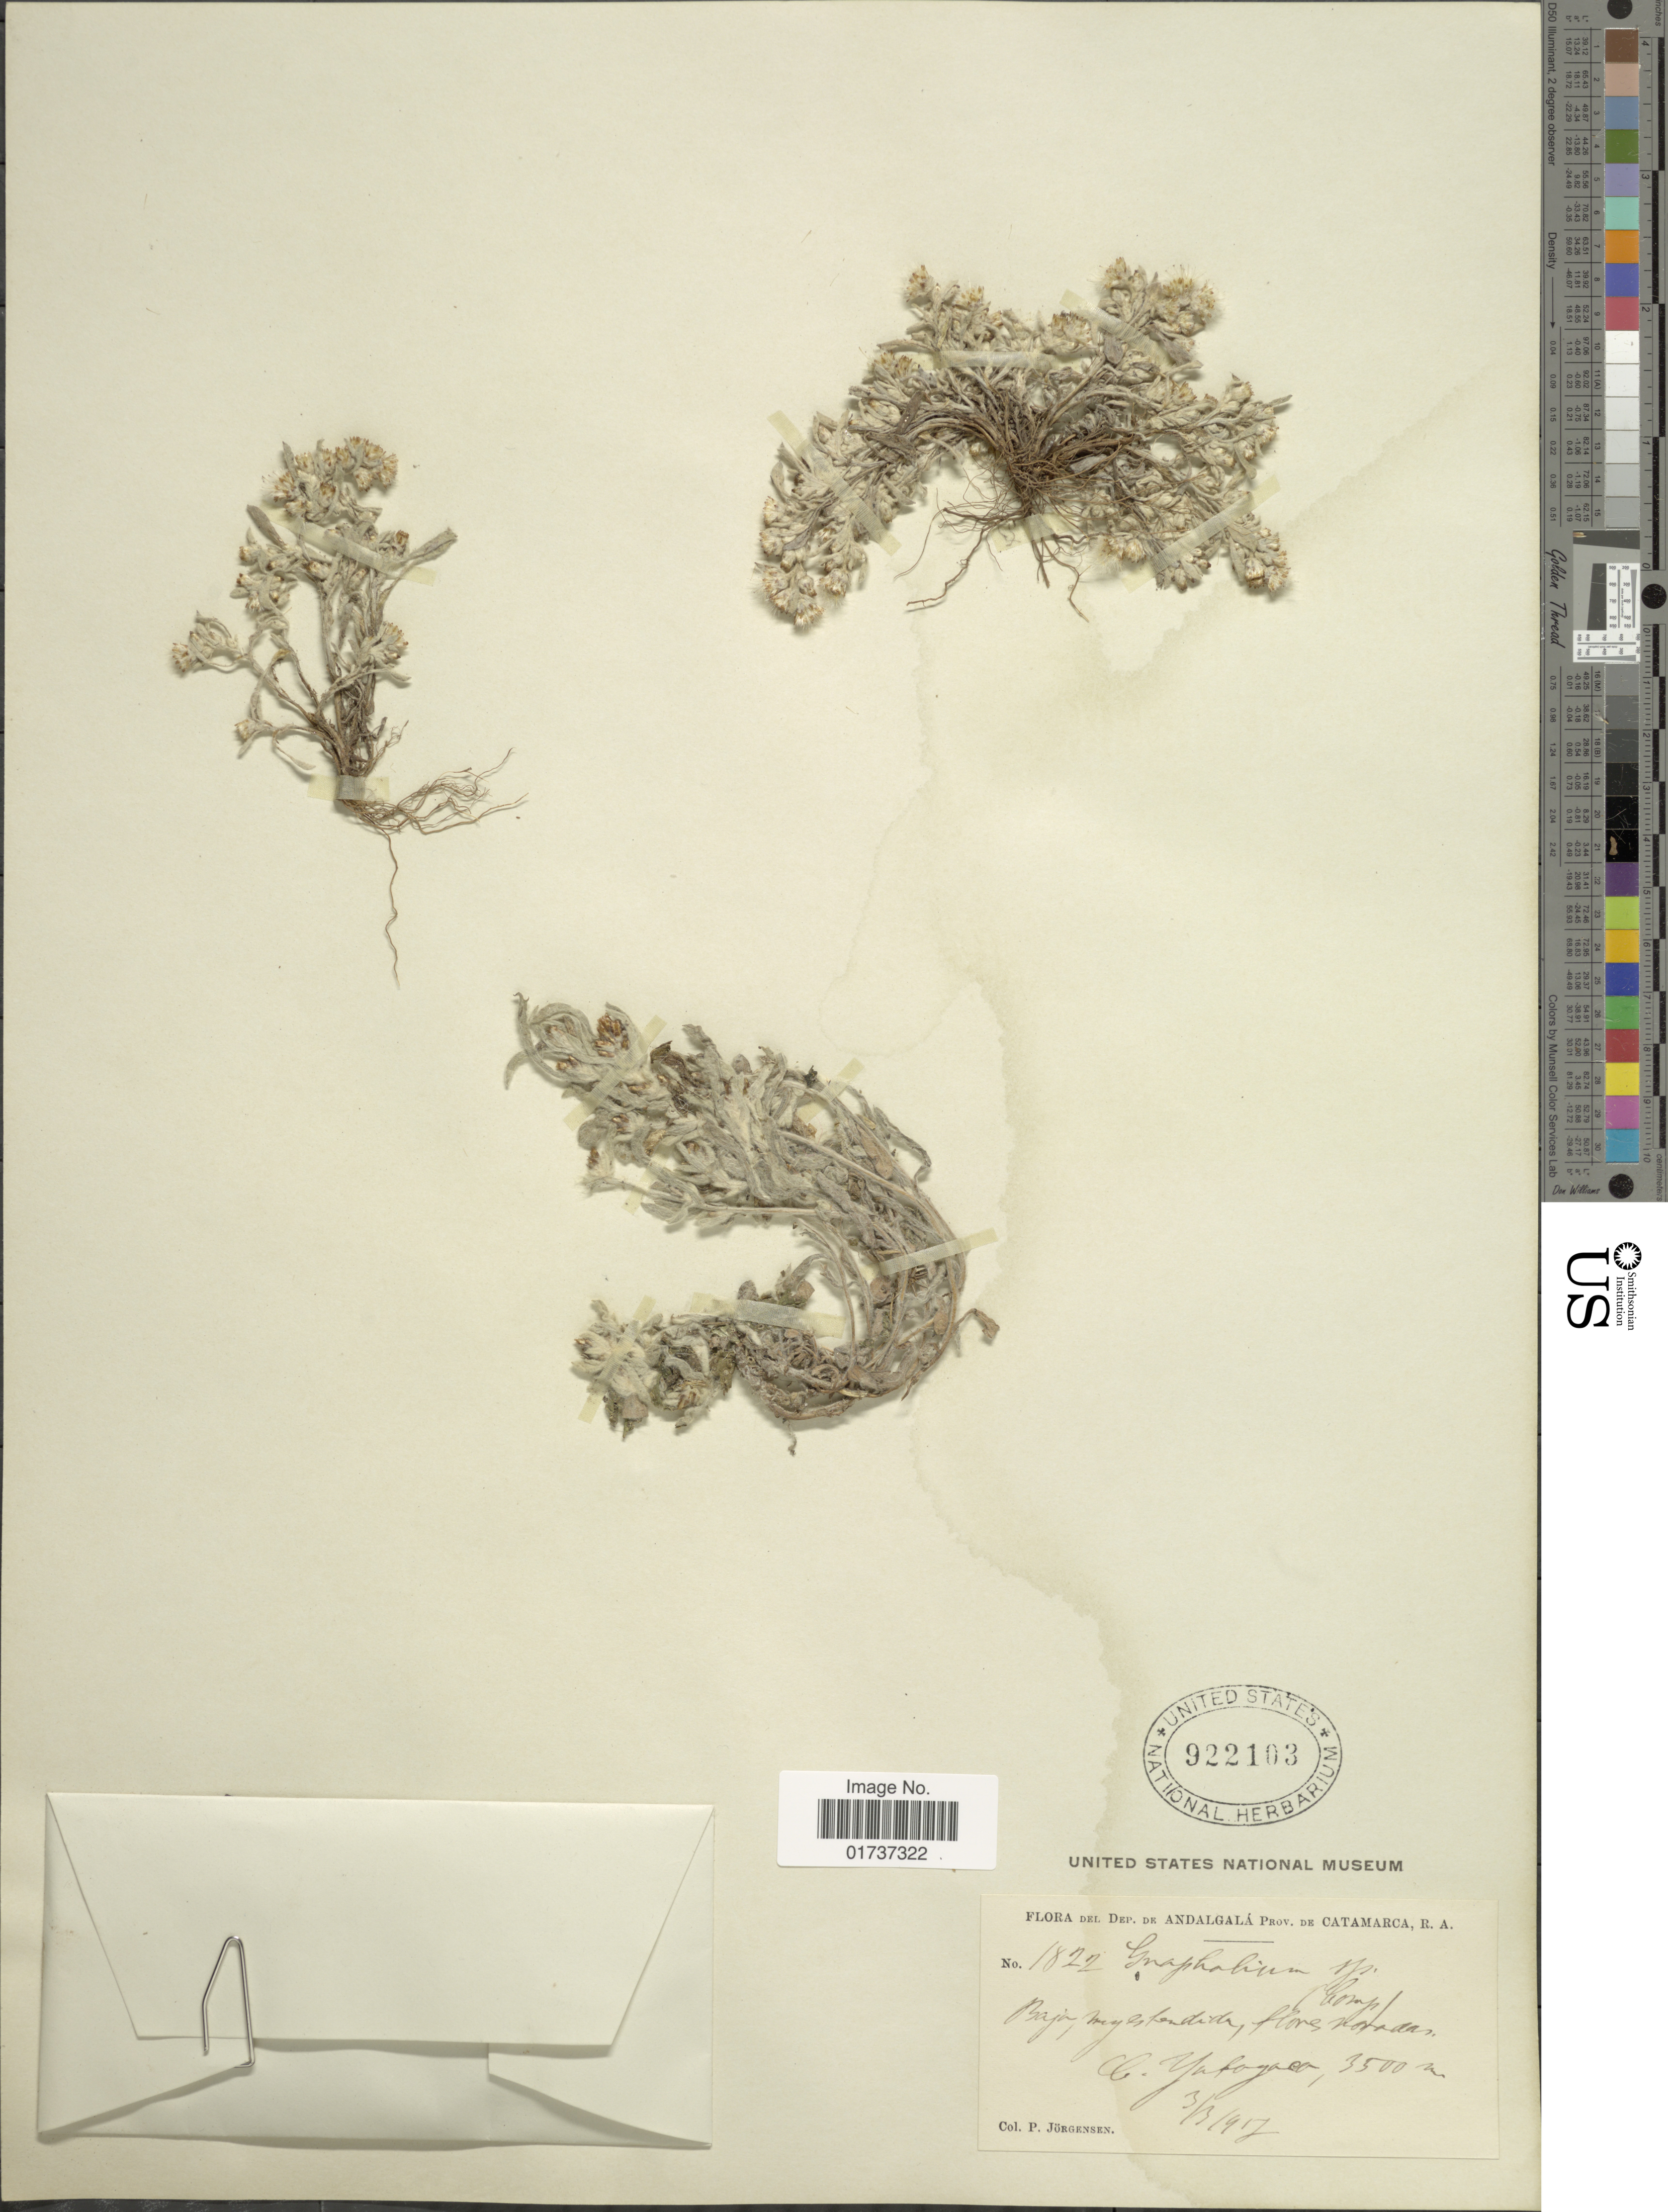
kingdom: Plantae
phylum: Tracheophyta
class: Magnoliopsida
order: Asterales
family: Asteraceae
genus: Gnaphalium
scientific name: Gnaphalium sp.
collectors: P. Jörgensen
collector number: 1822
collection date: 1917-03-03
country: Argentina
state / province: Catamarca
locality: R.A. Dep de Andalgalá, C. Yapoyaca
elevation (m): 3500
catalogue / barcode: US 922103